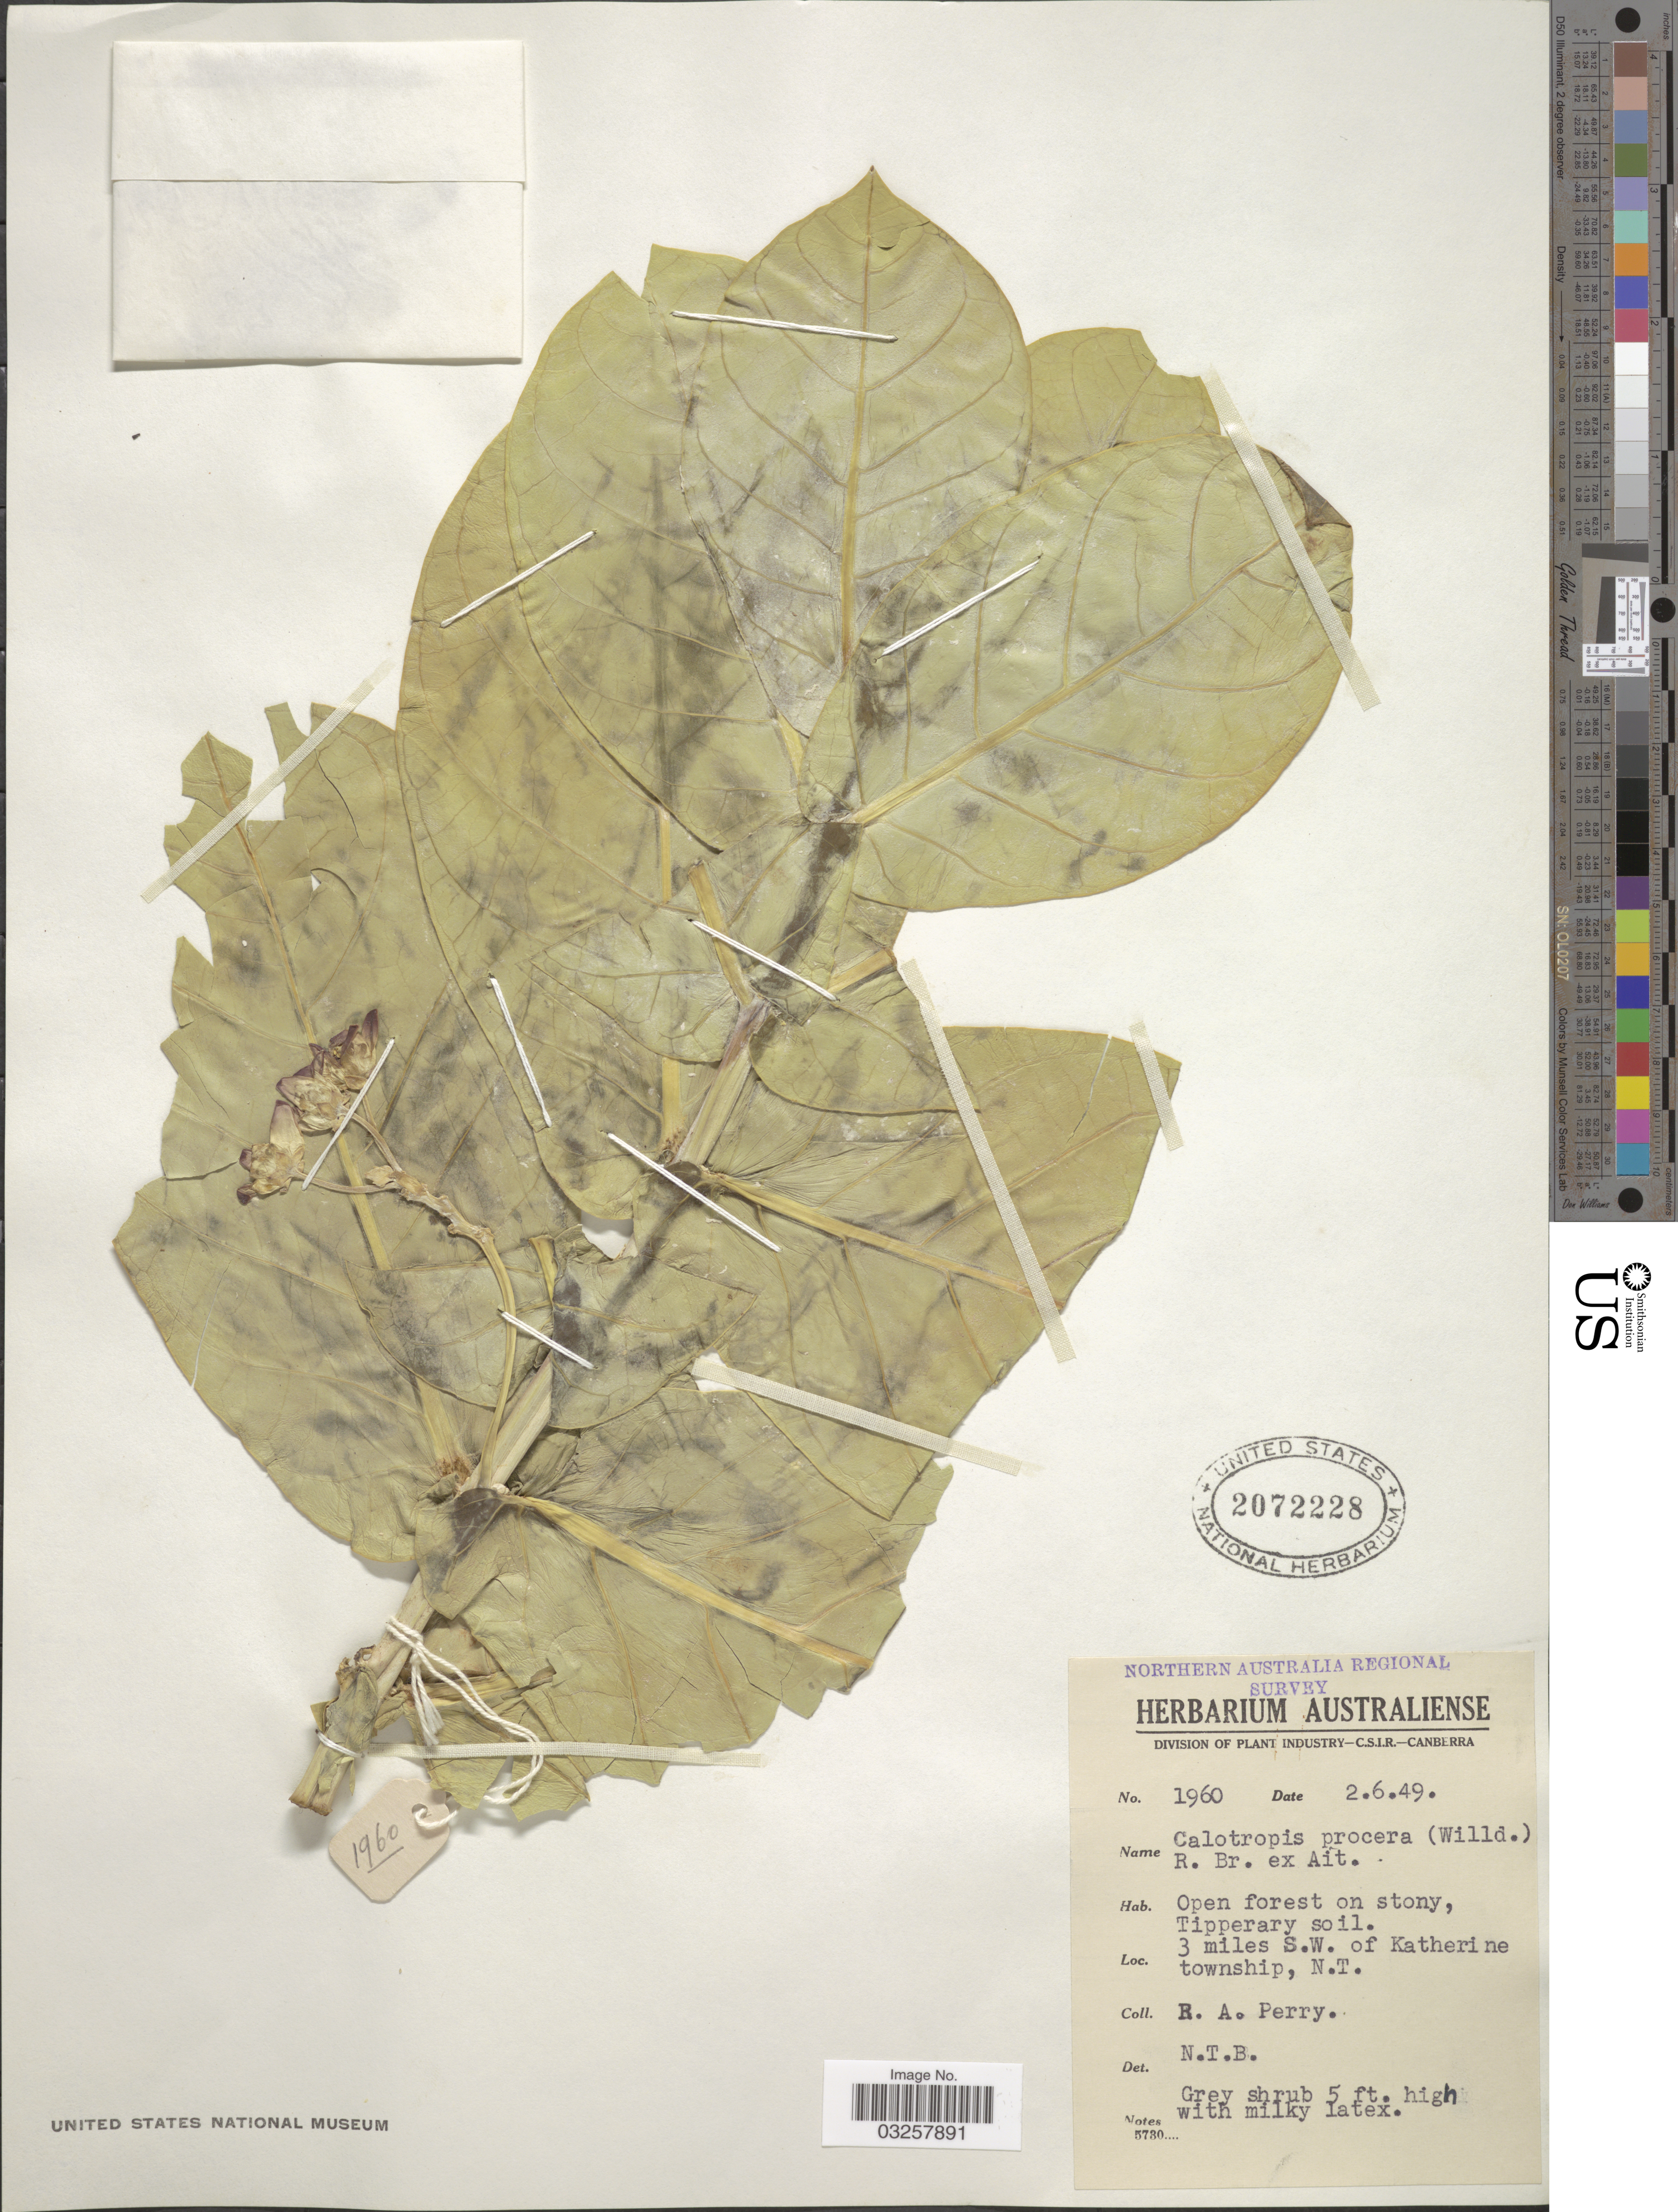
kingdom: Plantae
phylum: Tracheophyta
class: Magnoliopsida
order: Gentianales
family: Apocynaceae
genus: Calotropis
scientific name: Calotropis procera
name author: (Aiton) W.T. Aiton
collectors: Perry, R. A.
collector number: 1960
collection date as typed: Transcribed d/m/y: 2/6/49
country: Australia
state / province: Northern Territory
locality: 3 miles S. W. of Katherine township, N. T.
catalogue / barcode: US 2072228